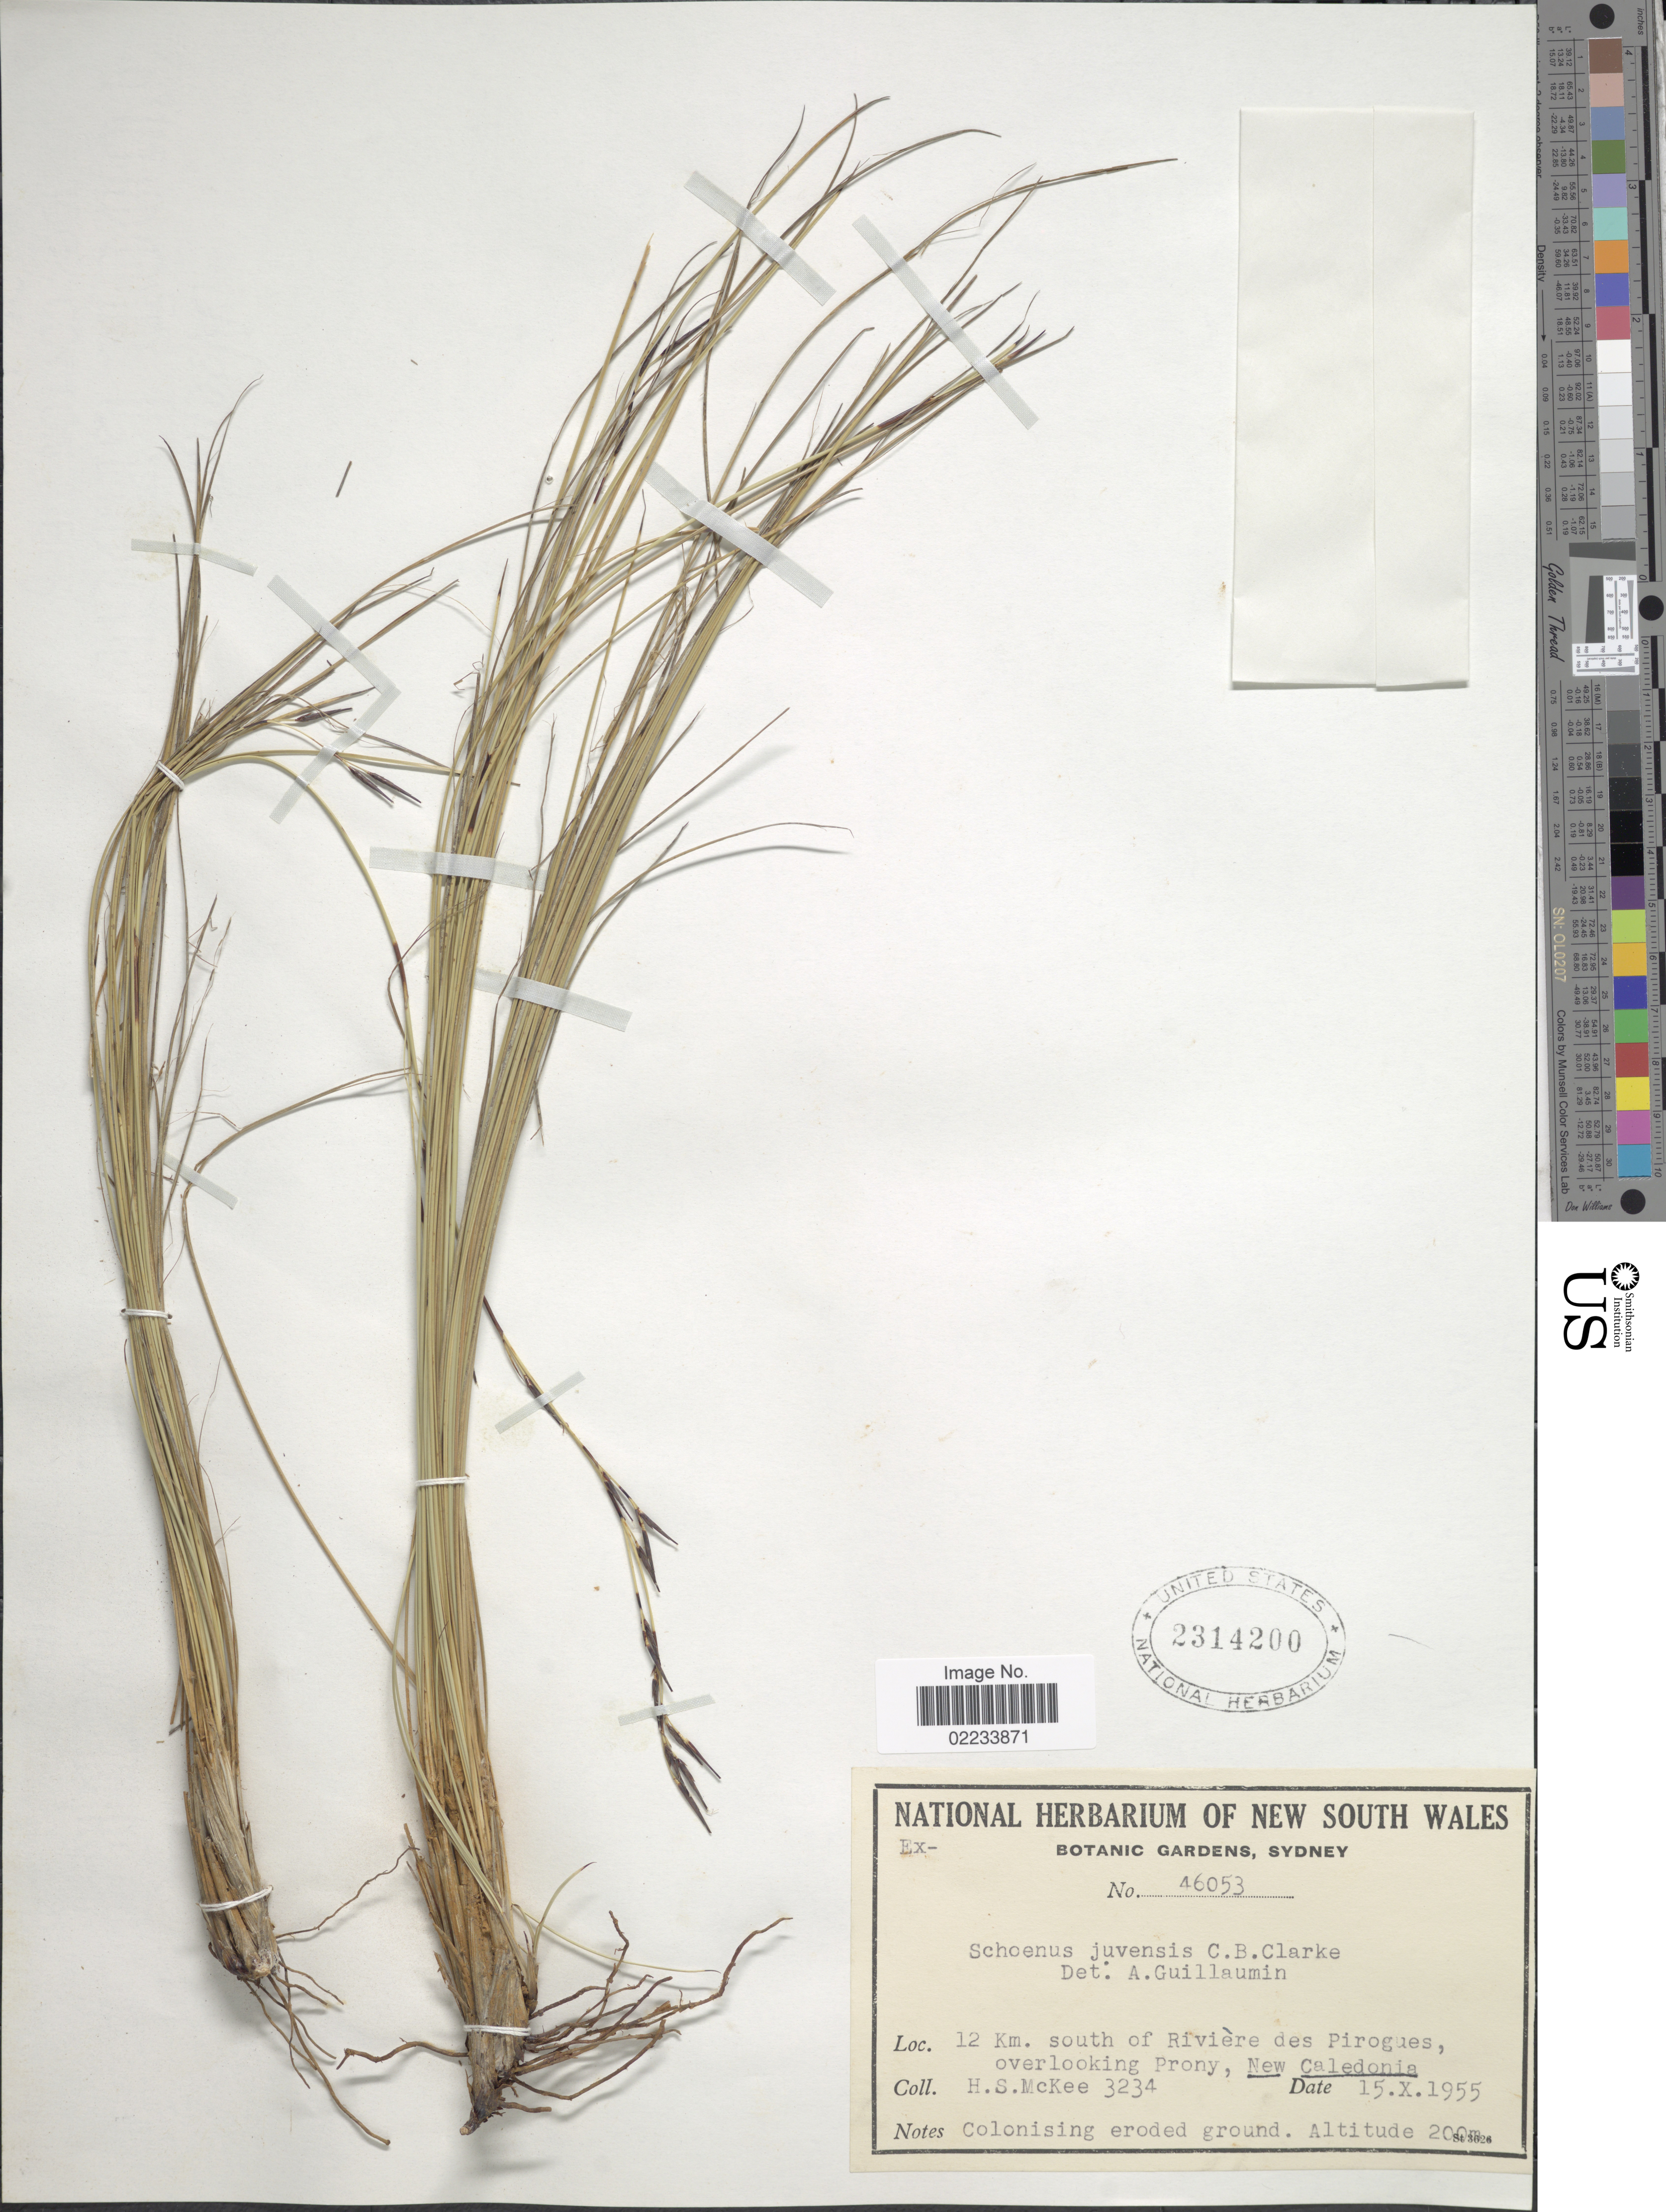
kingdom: Plantae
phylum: Tracheophyta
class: Liliopsida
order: Poales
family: Cyperaceae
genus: Schoenus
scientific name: Schoenus juvenis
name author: C.B. Clarke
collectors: H. S. McKee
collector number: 3234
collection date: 1955-10-15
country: New Caledonia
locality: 12 Km south of Rivière des Pirogues, overlooking Prony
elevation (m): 200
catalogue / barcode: US 2314200